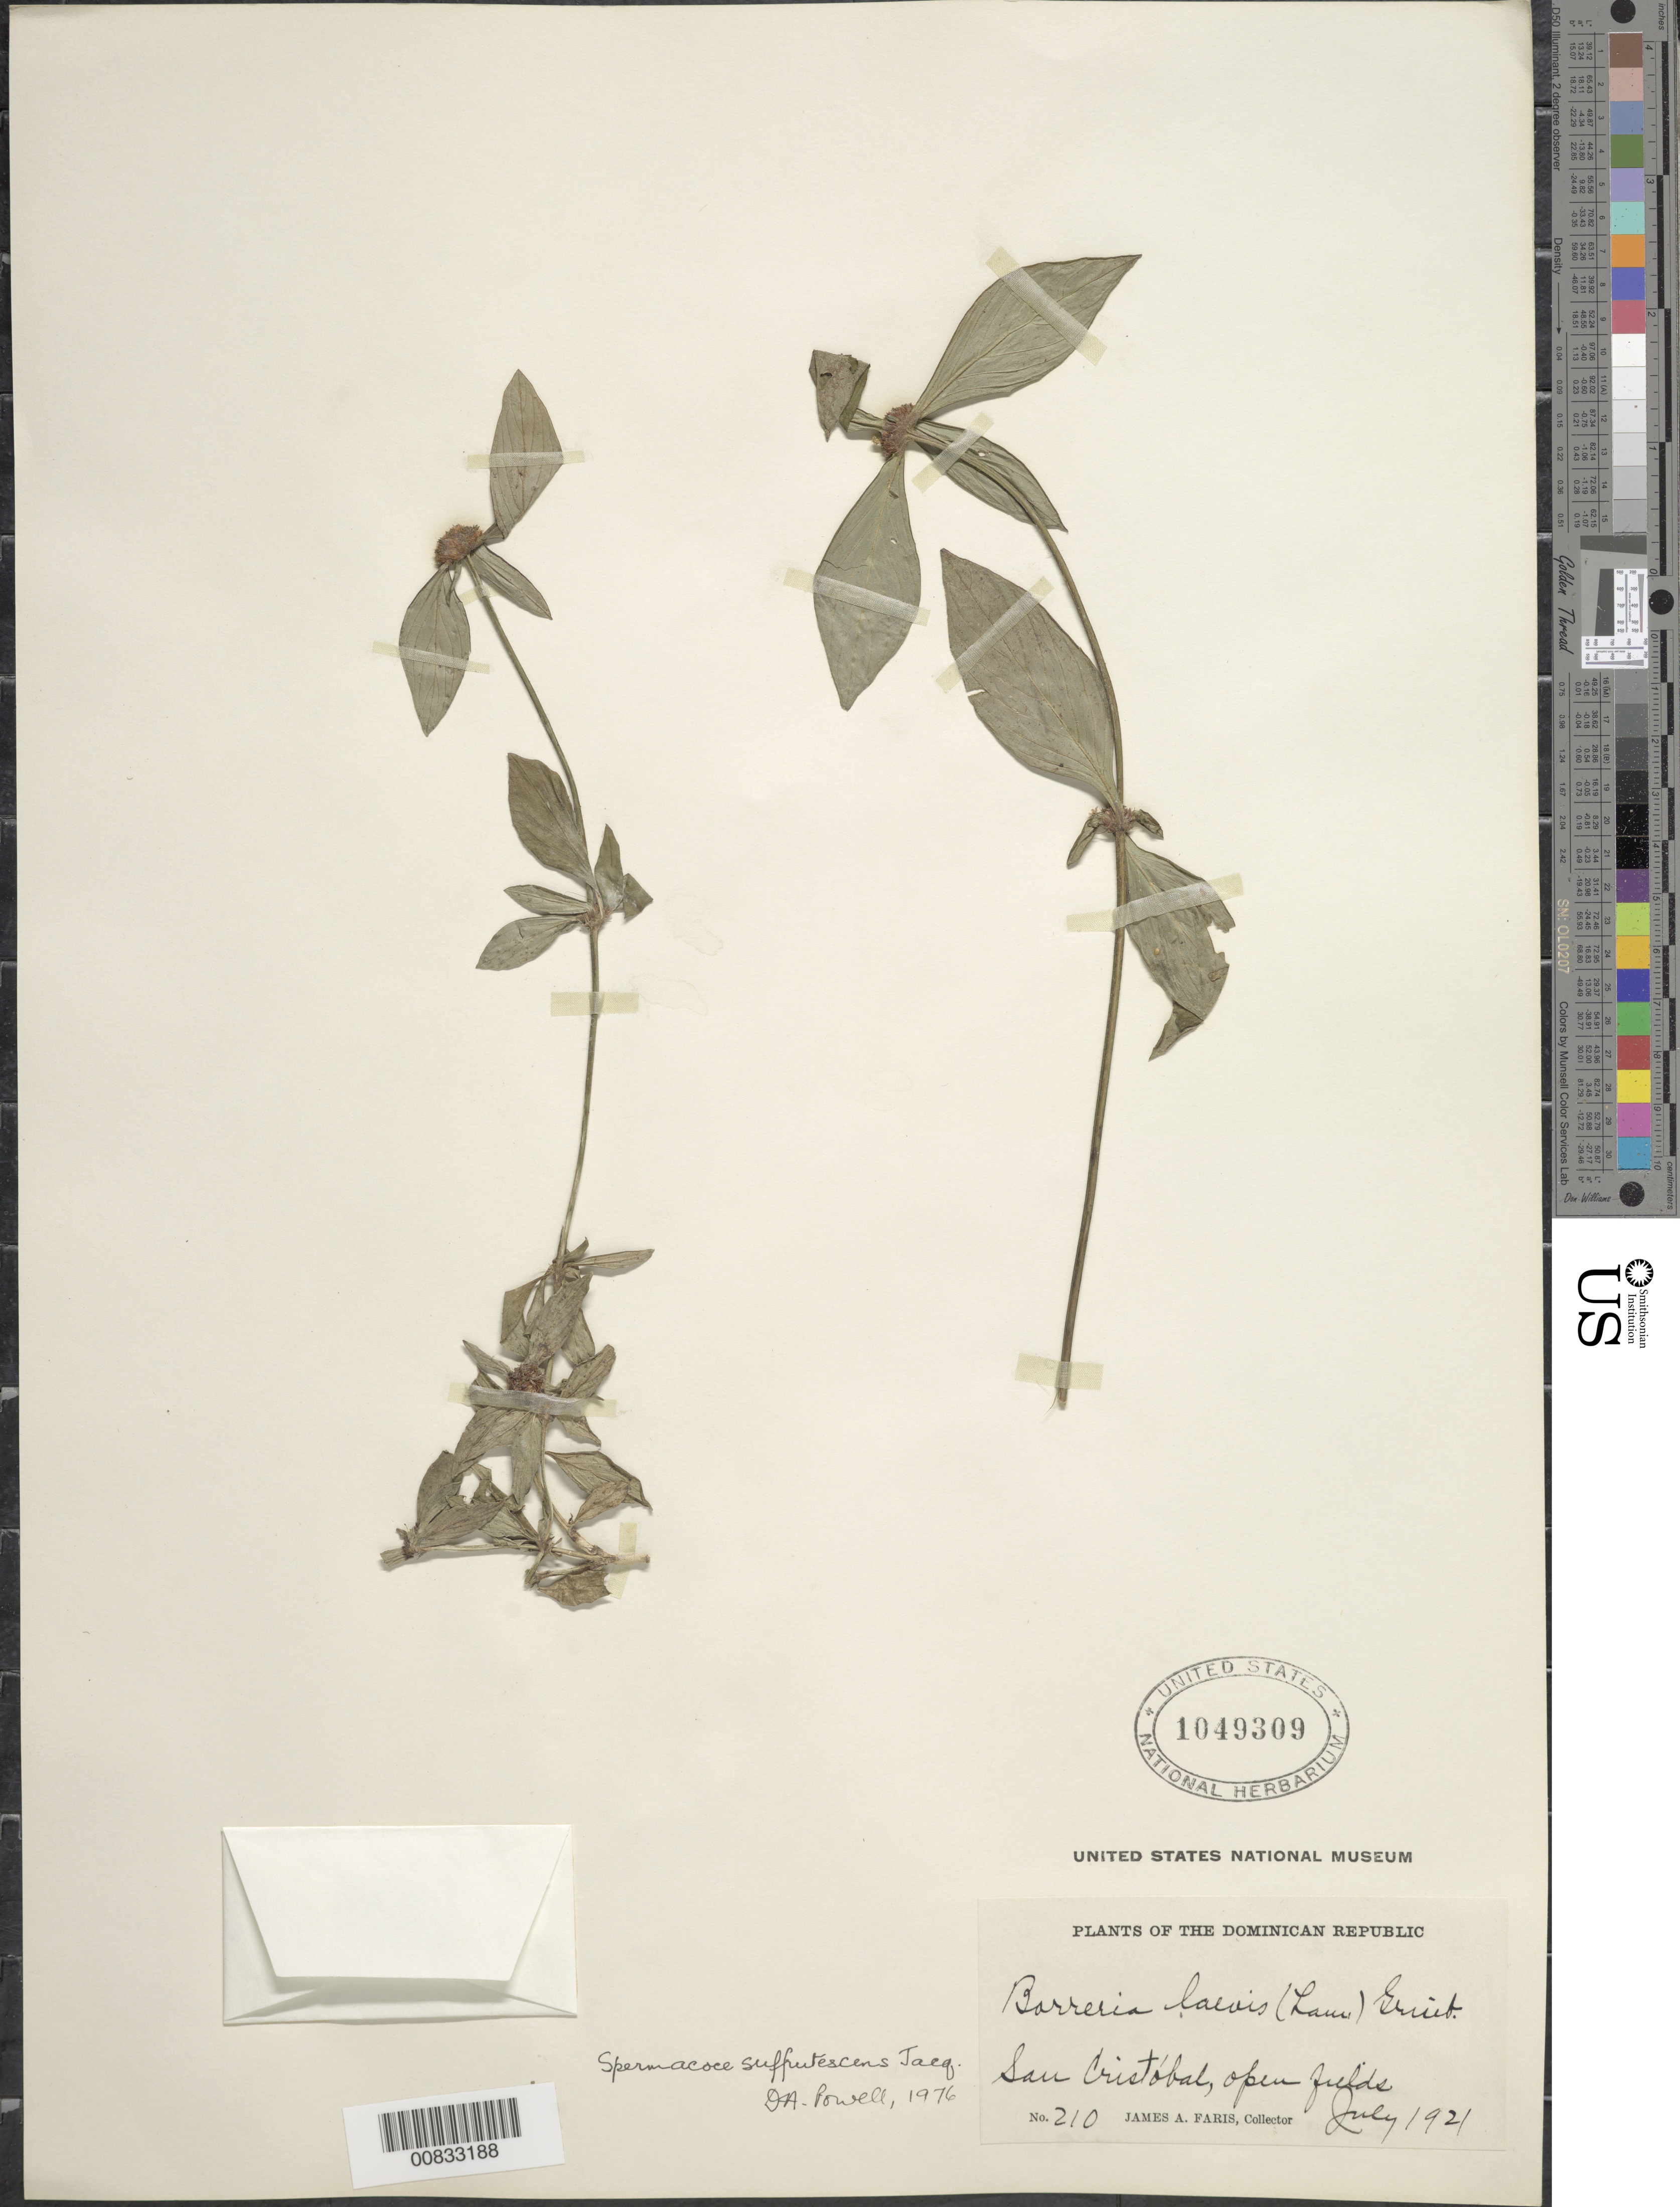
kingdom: Plantae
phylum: Tracheophyta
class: Magnoliopsida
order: Gentianales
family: Rubiaceae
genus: Spermacoce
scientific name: Spermacoce remota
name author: Lam.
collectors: J. Faris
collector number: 210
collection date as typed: Jul 1921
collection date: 1921-07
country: Dominican Republic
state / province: San Cristóbal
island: Hispaniola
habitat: Open fields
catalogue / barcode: US 1049309